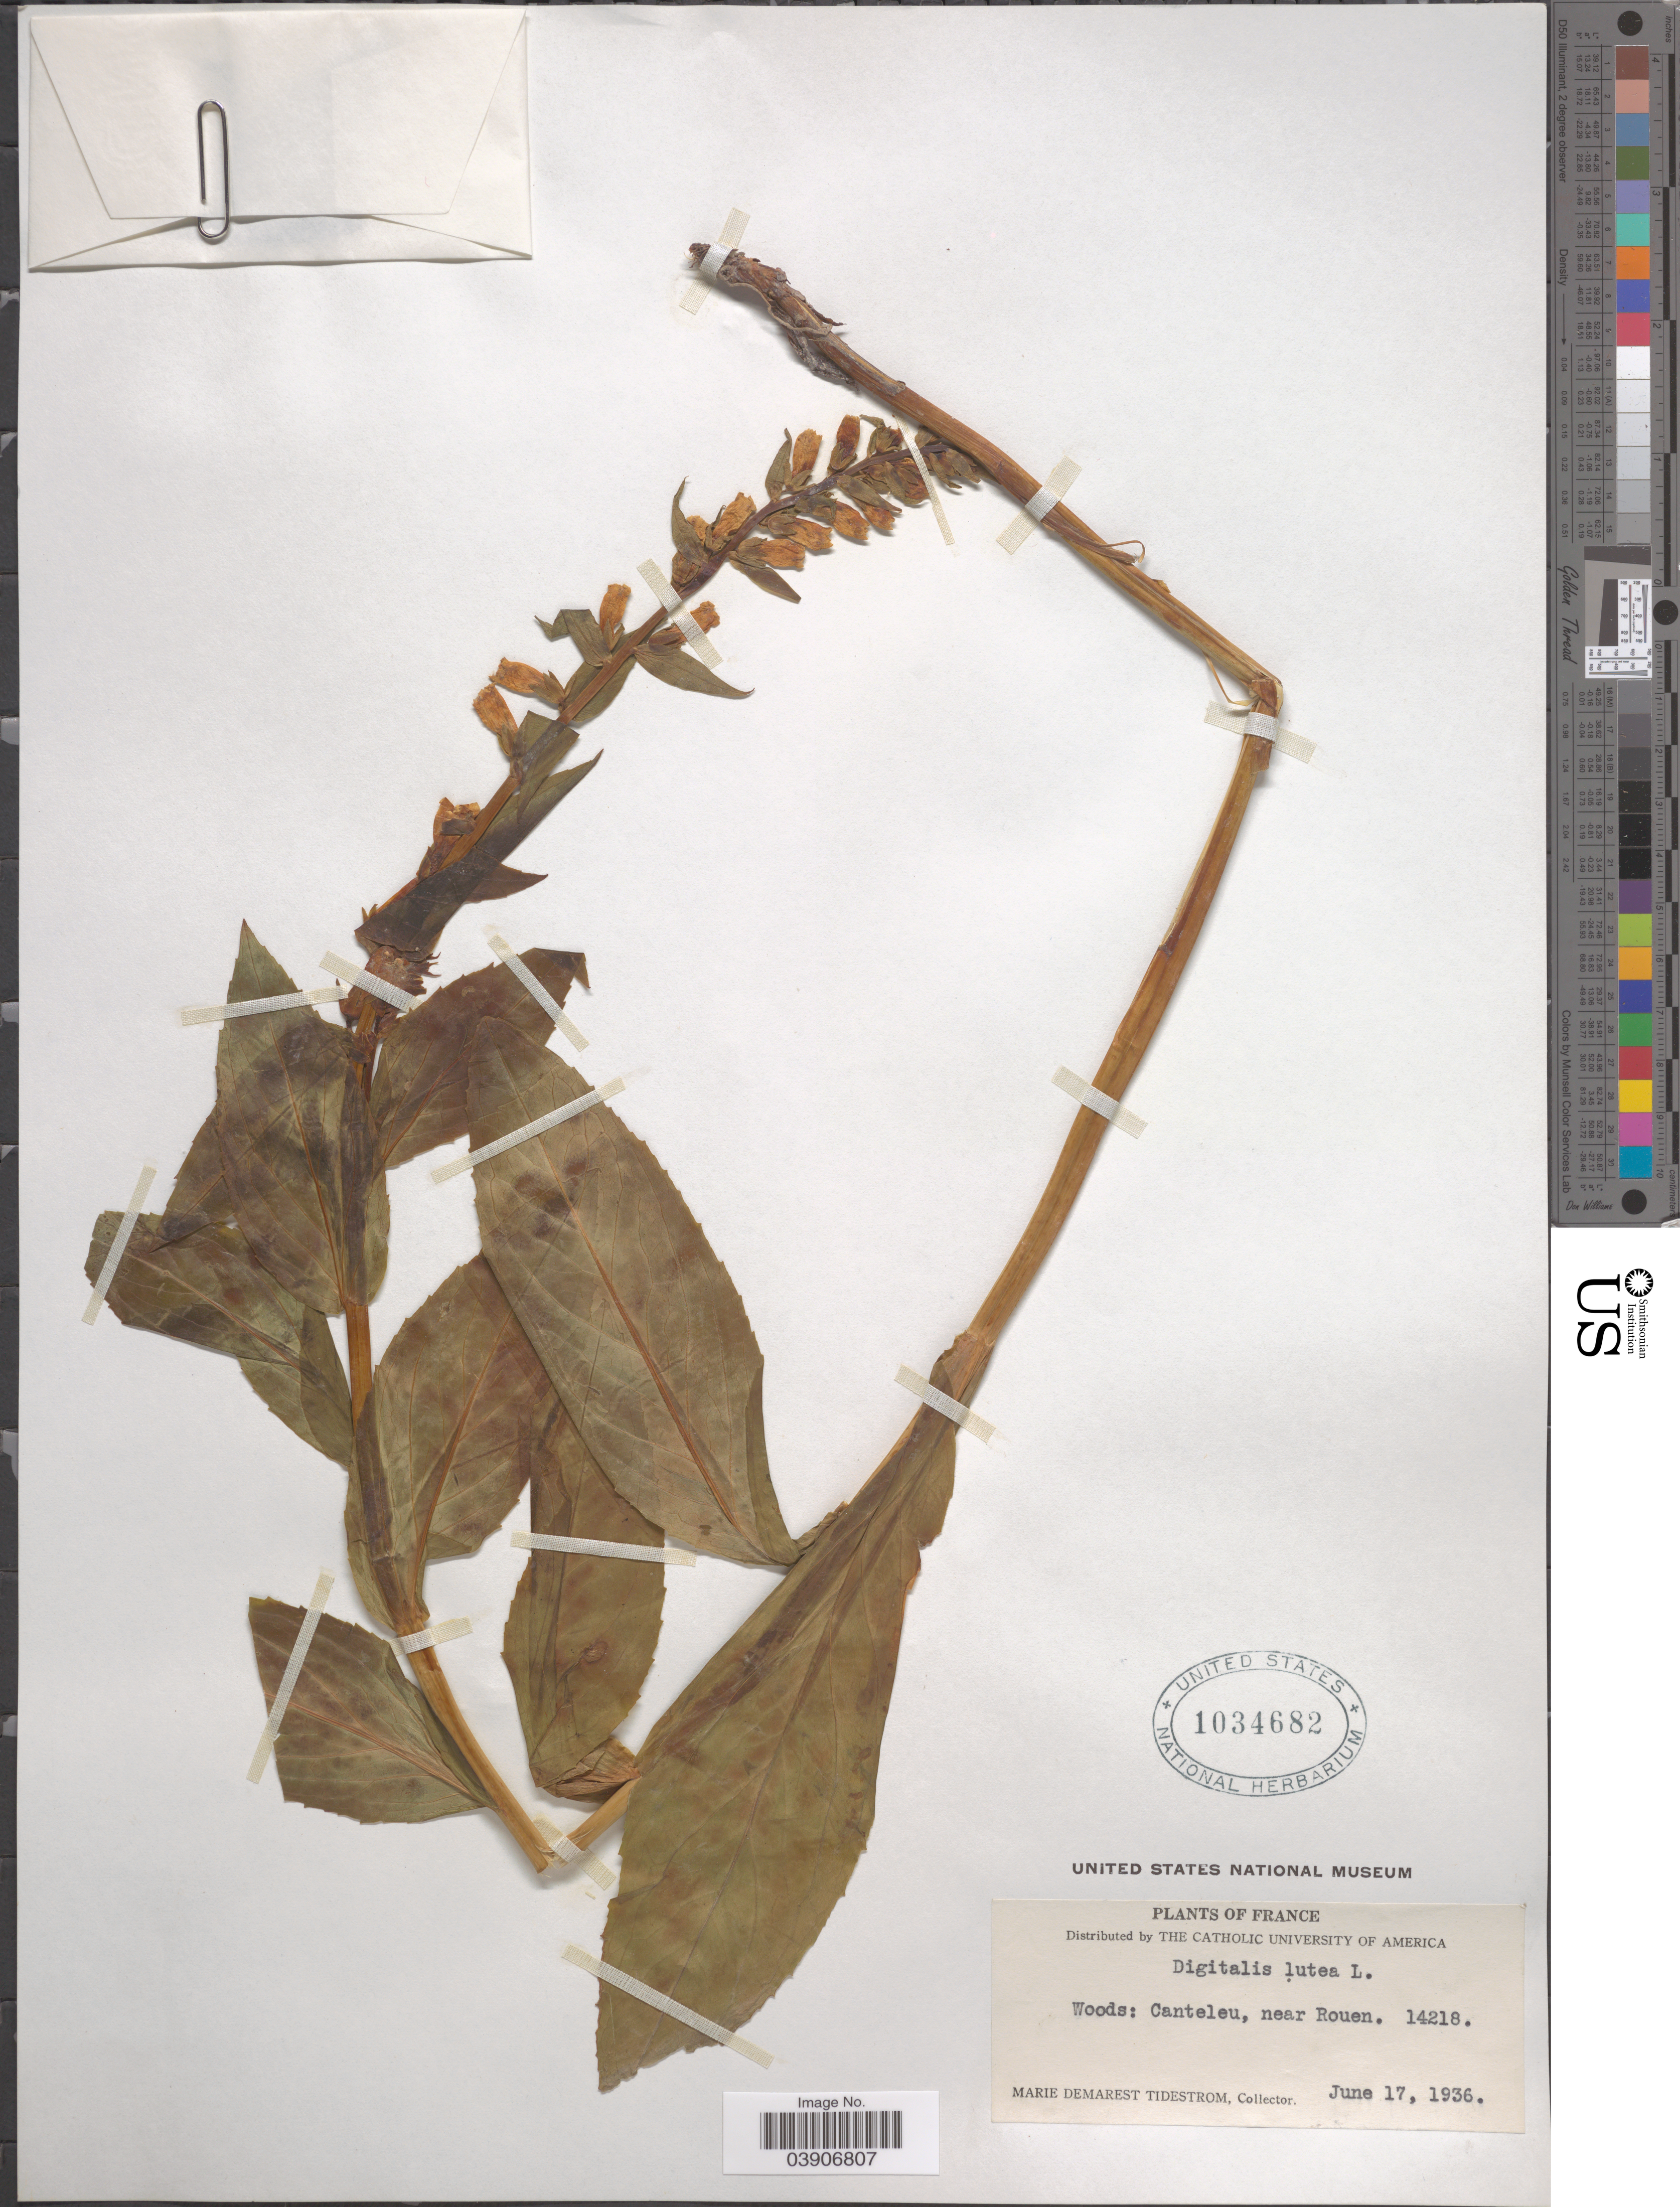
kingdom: Plantae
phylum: Tracheophyta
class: Magnoliopsida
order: Lamiales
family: Plantaginaceae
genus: Digitalis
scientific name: Digitalis lutea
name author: L.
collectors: M. Tidestrom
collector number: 14218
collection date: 1936-06-17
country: France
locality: Woods: Canteleu, near Rouen.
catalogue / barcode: US 1034682